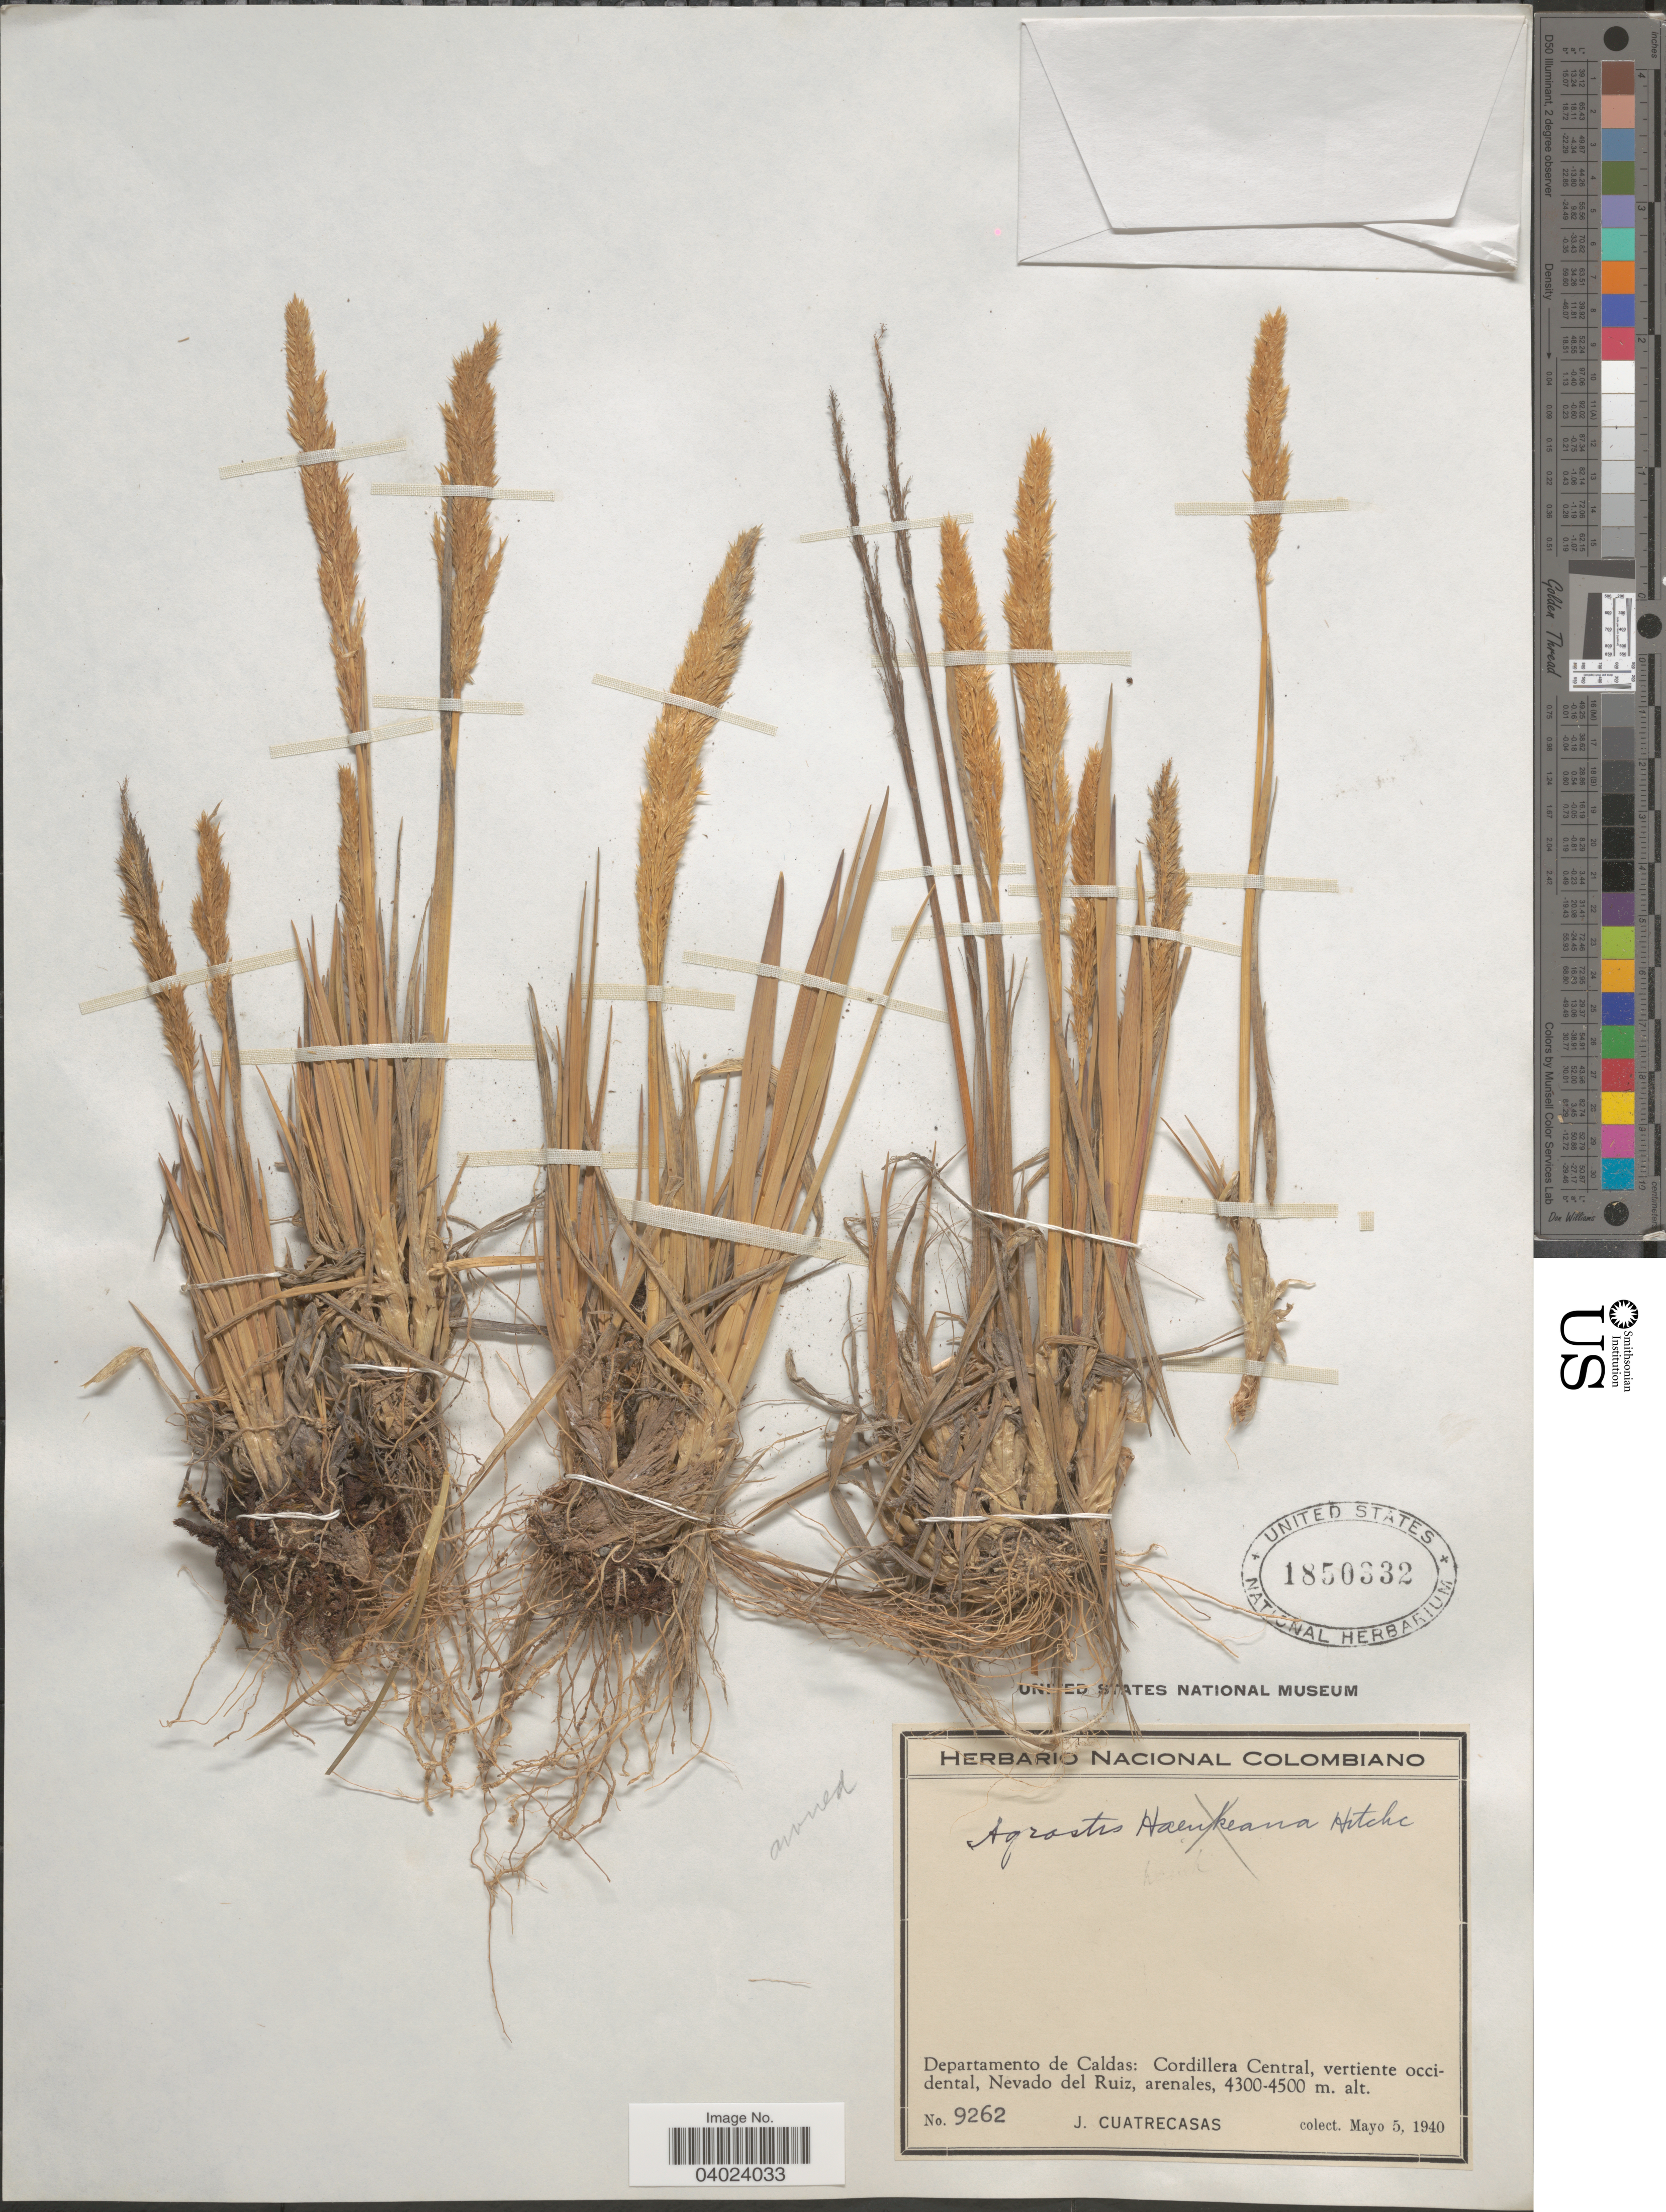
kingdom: Plantae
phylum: Tracheophyta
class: Liliopsida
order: Poales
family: Poaceae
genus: Agrostis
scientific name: Agrostis foliata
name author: Hook. f.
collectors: J. Cuatrecasas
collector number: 9262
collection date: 1940-05-05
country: Colombia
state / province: Caldas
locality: Departamento de Caldas: Cordillera Central, vertiente occidental, Nevado del Ruiz.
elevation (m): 4300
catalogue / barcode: US 1850332